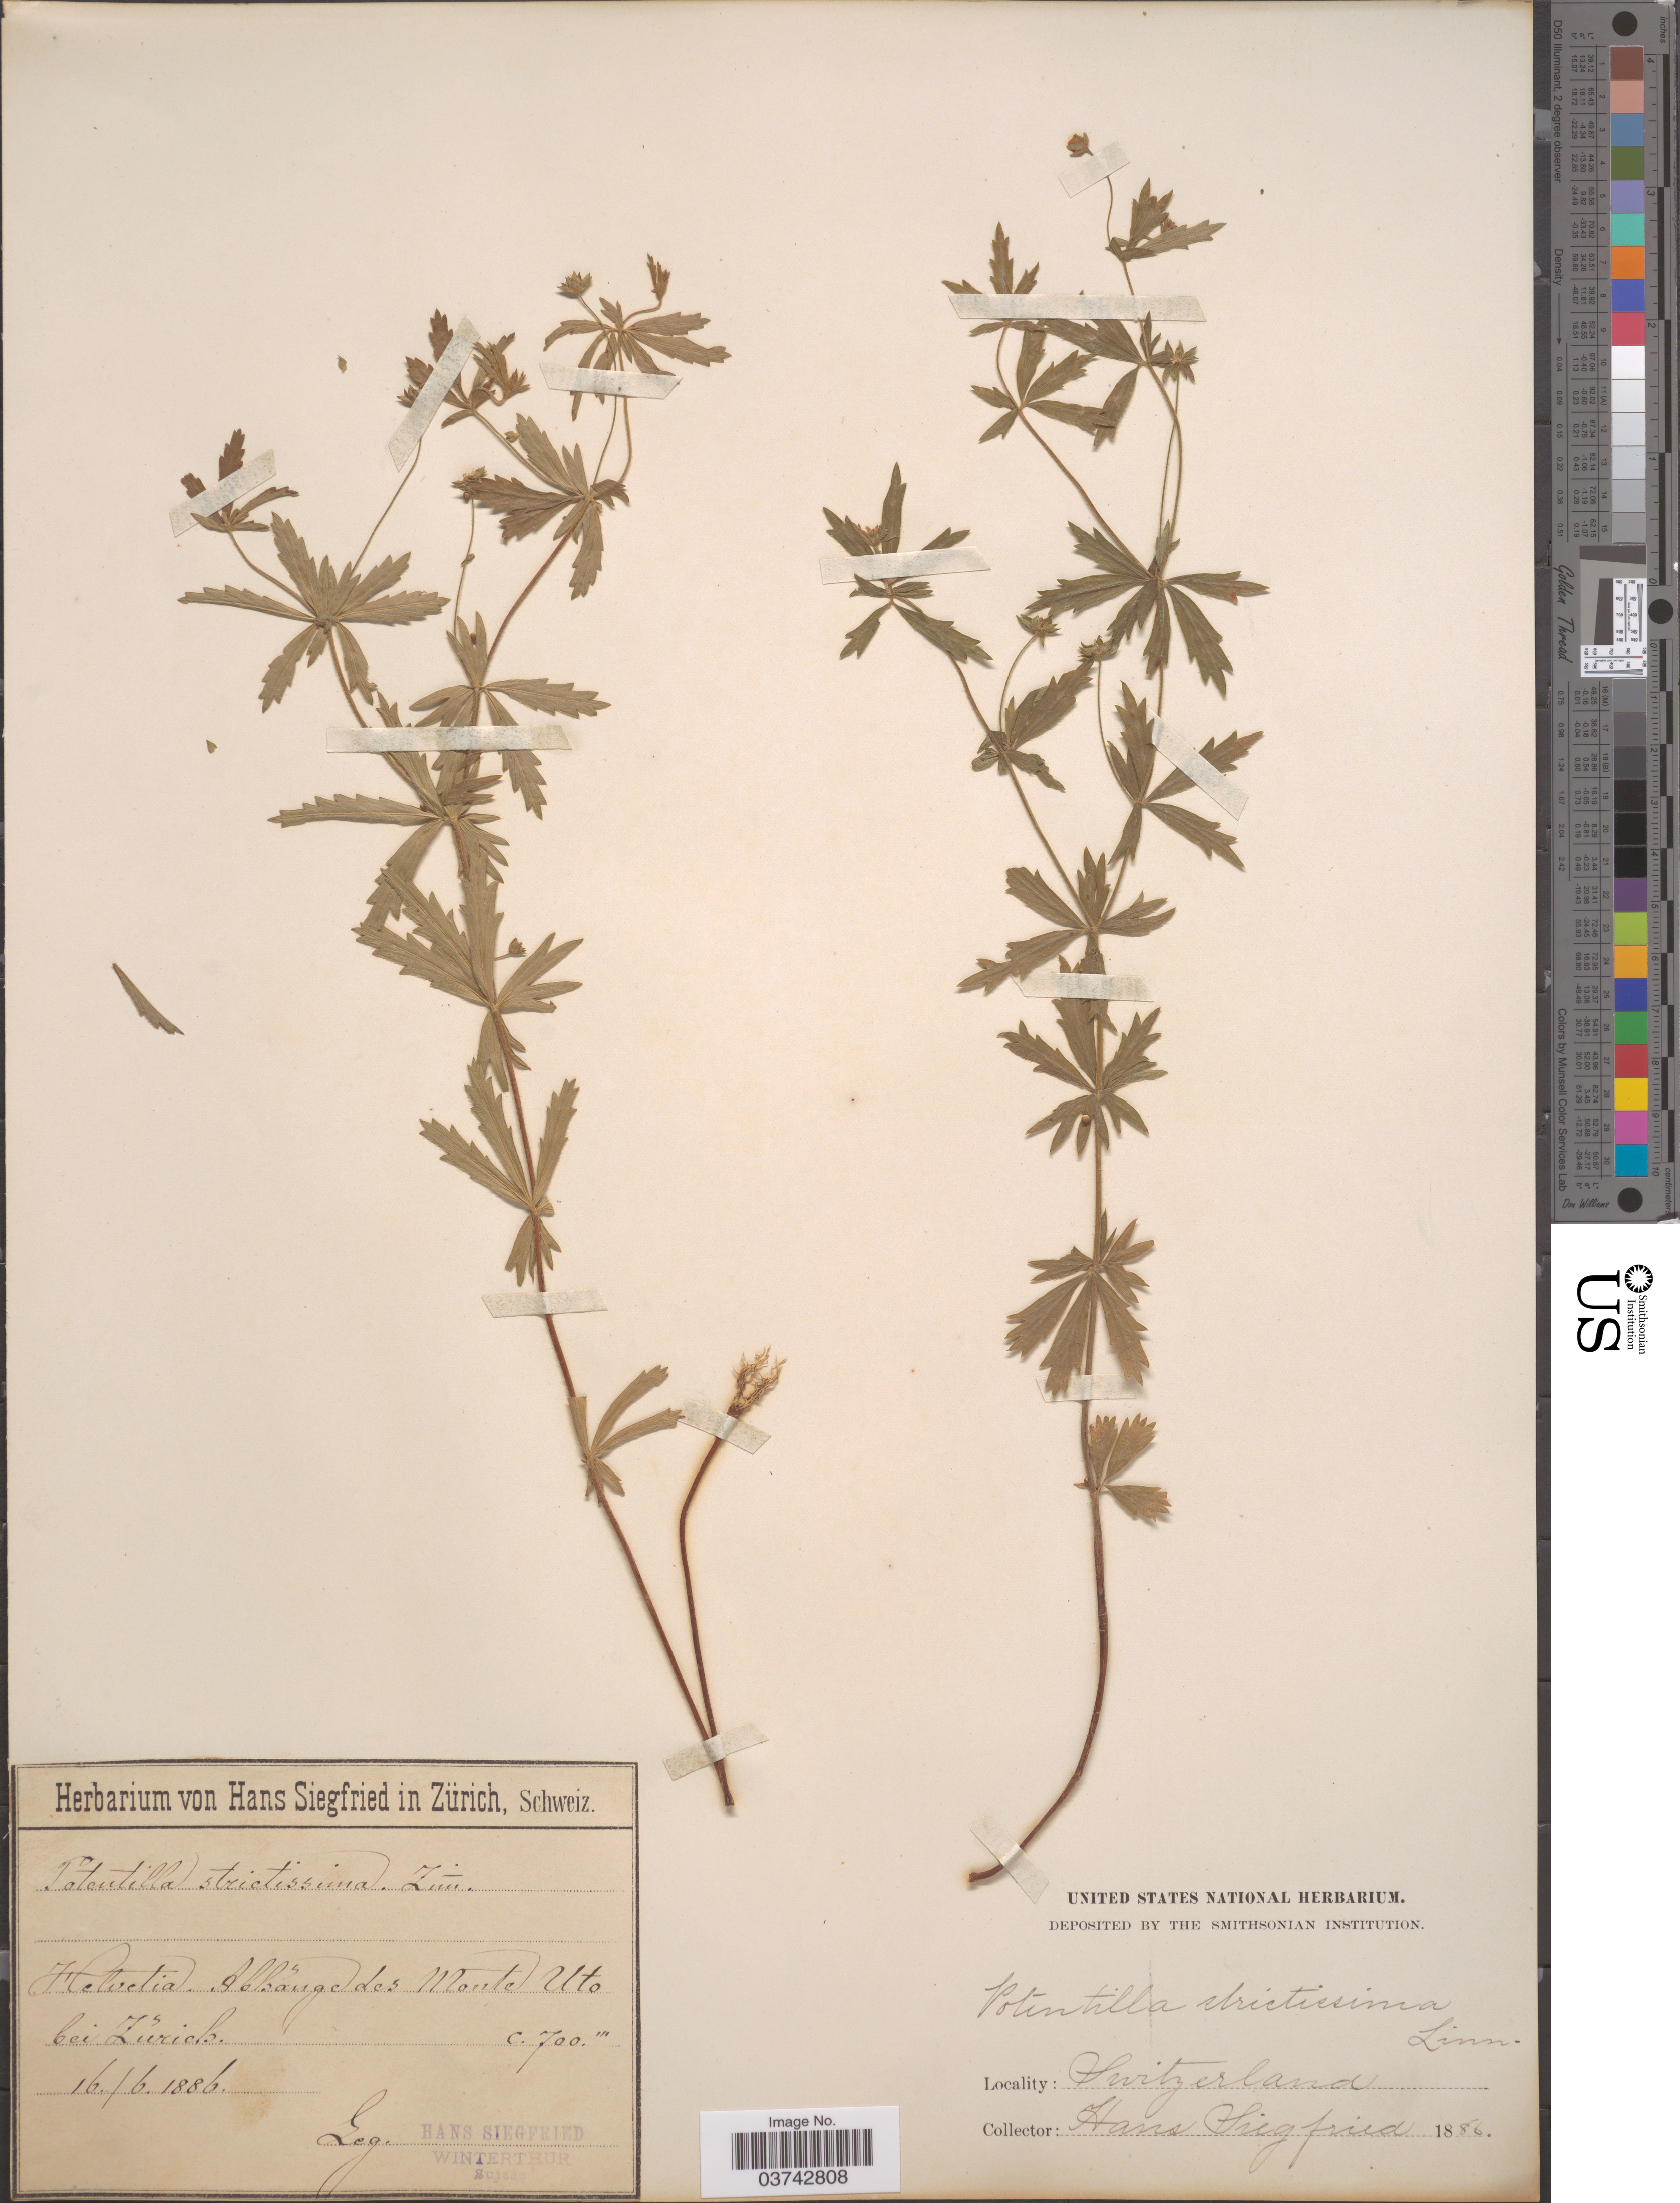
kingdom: Plantae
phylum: Tracheophyta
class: Magnoliopsida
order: Rosales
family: Rosaceae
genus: Potentilla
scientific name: Potentilla strictissima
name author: Zimmeter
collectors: H. Siegfried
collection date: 1886-06-16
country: Switzerland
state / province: Zurich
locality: Helvetia. Abhänge des Monte Uto bei Zurick.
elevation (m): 700